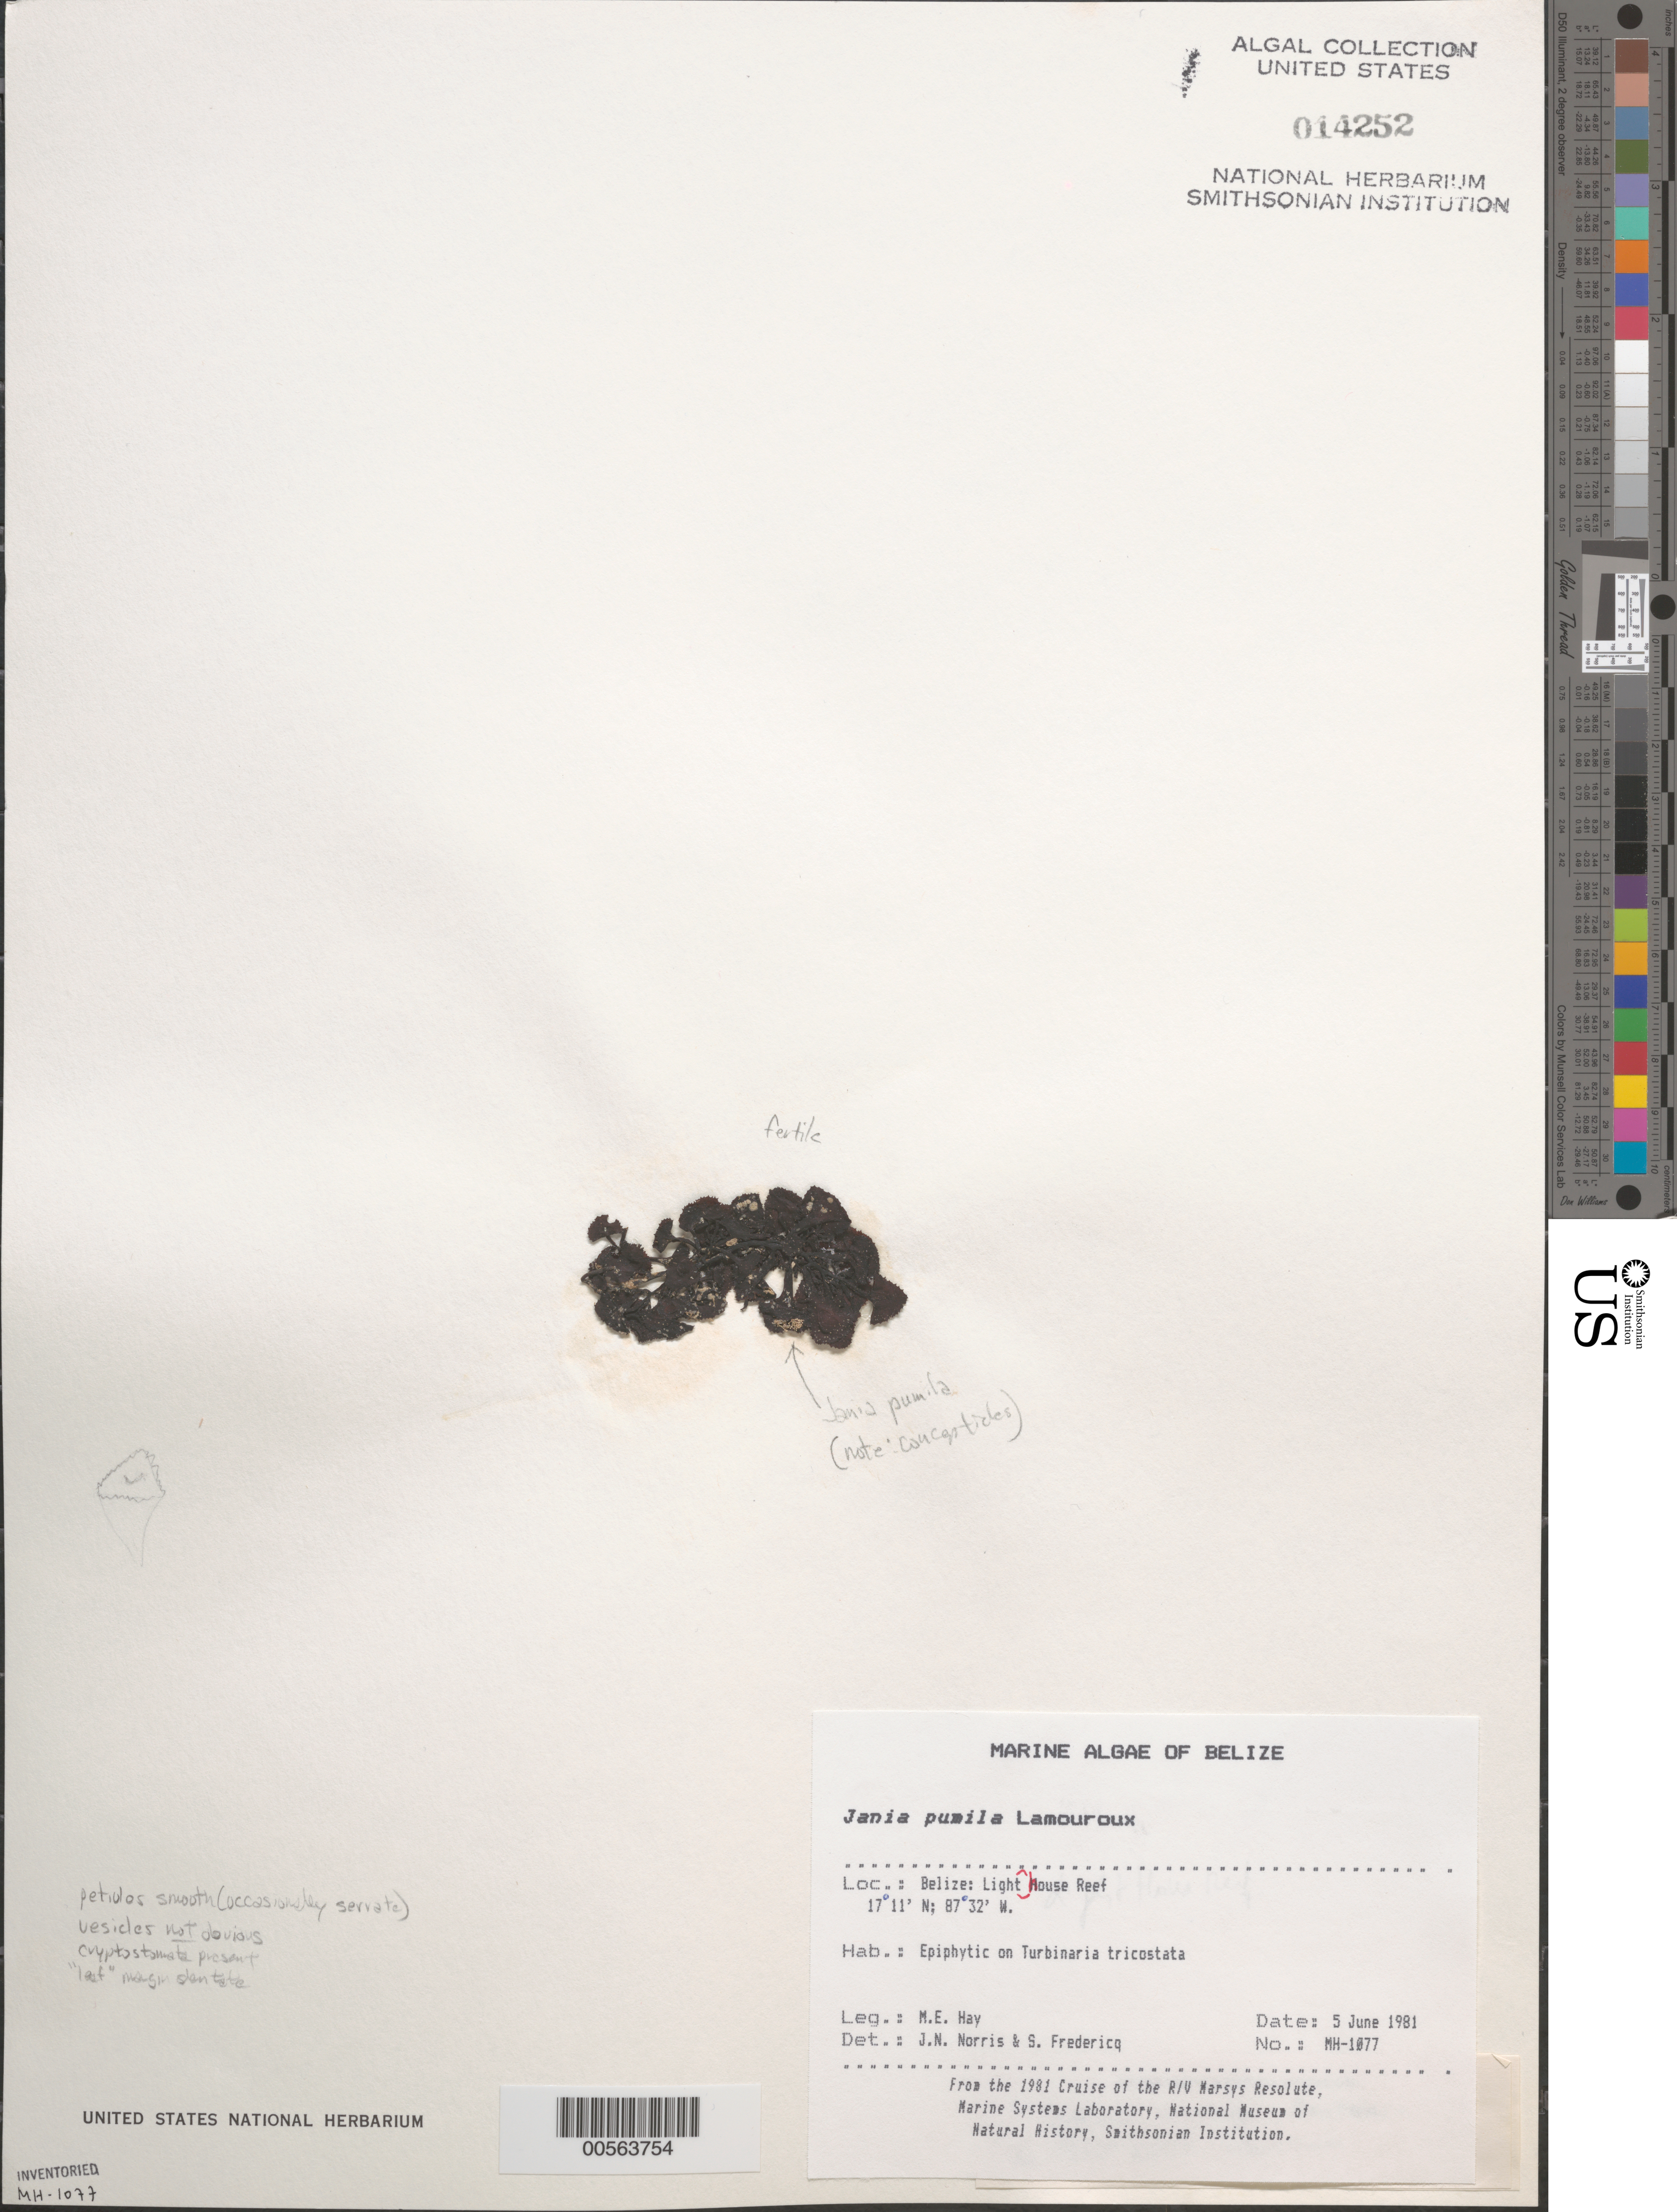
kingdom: Plantae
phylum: Rhodophyta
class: Florideophyceae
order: Corallinales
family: Corallinaceae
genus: Jania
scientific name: Jania pumila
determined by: Norris, J. N.; Fredericq, S.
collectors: M. E. Hay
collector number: MEH-1077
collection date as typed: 05 Jun 1981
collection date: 1981-06-05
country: Belize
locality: Lighthouse reef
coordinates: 17 11'N, 87 32'W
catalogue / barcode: US 14252